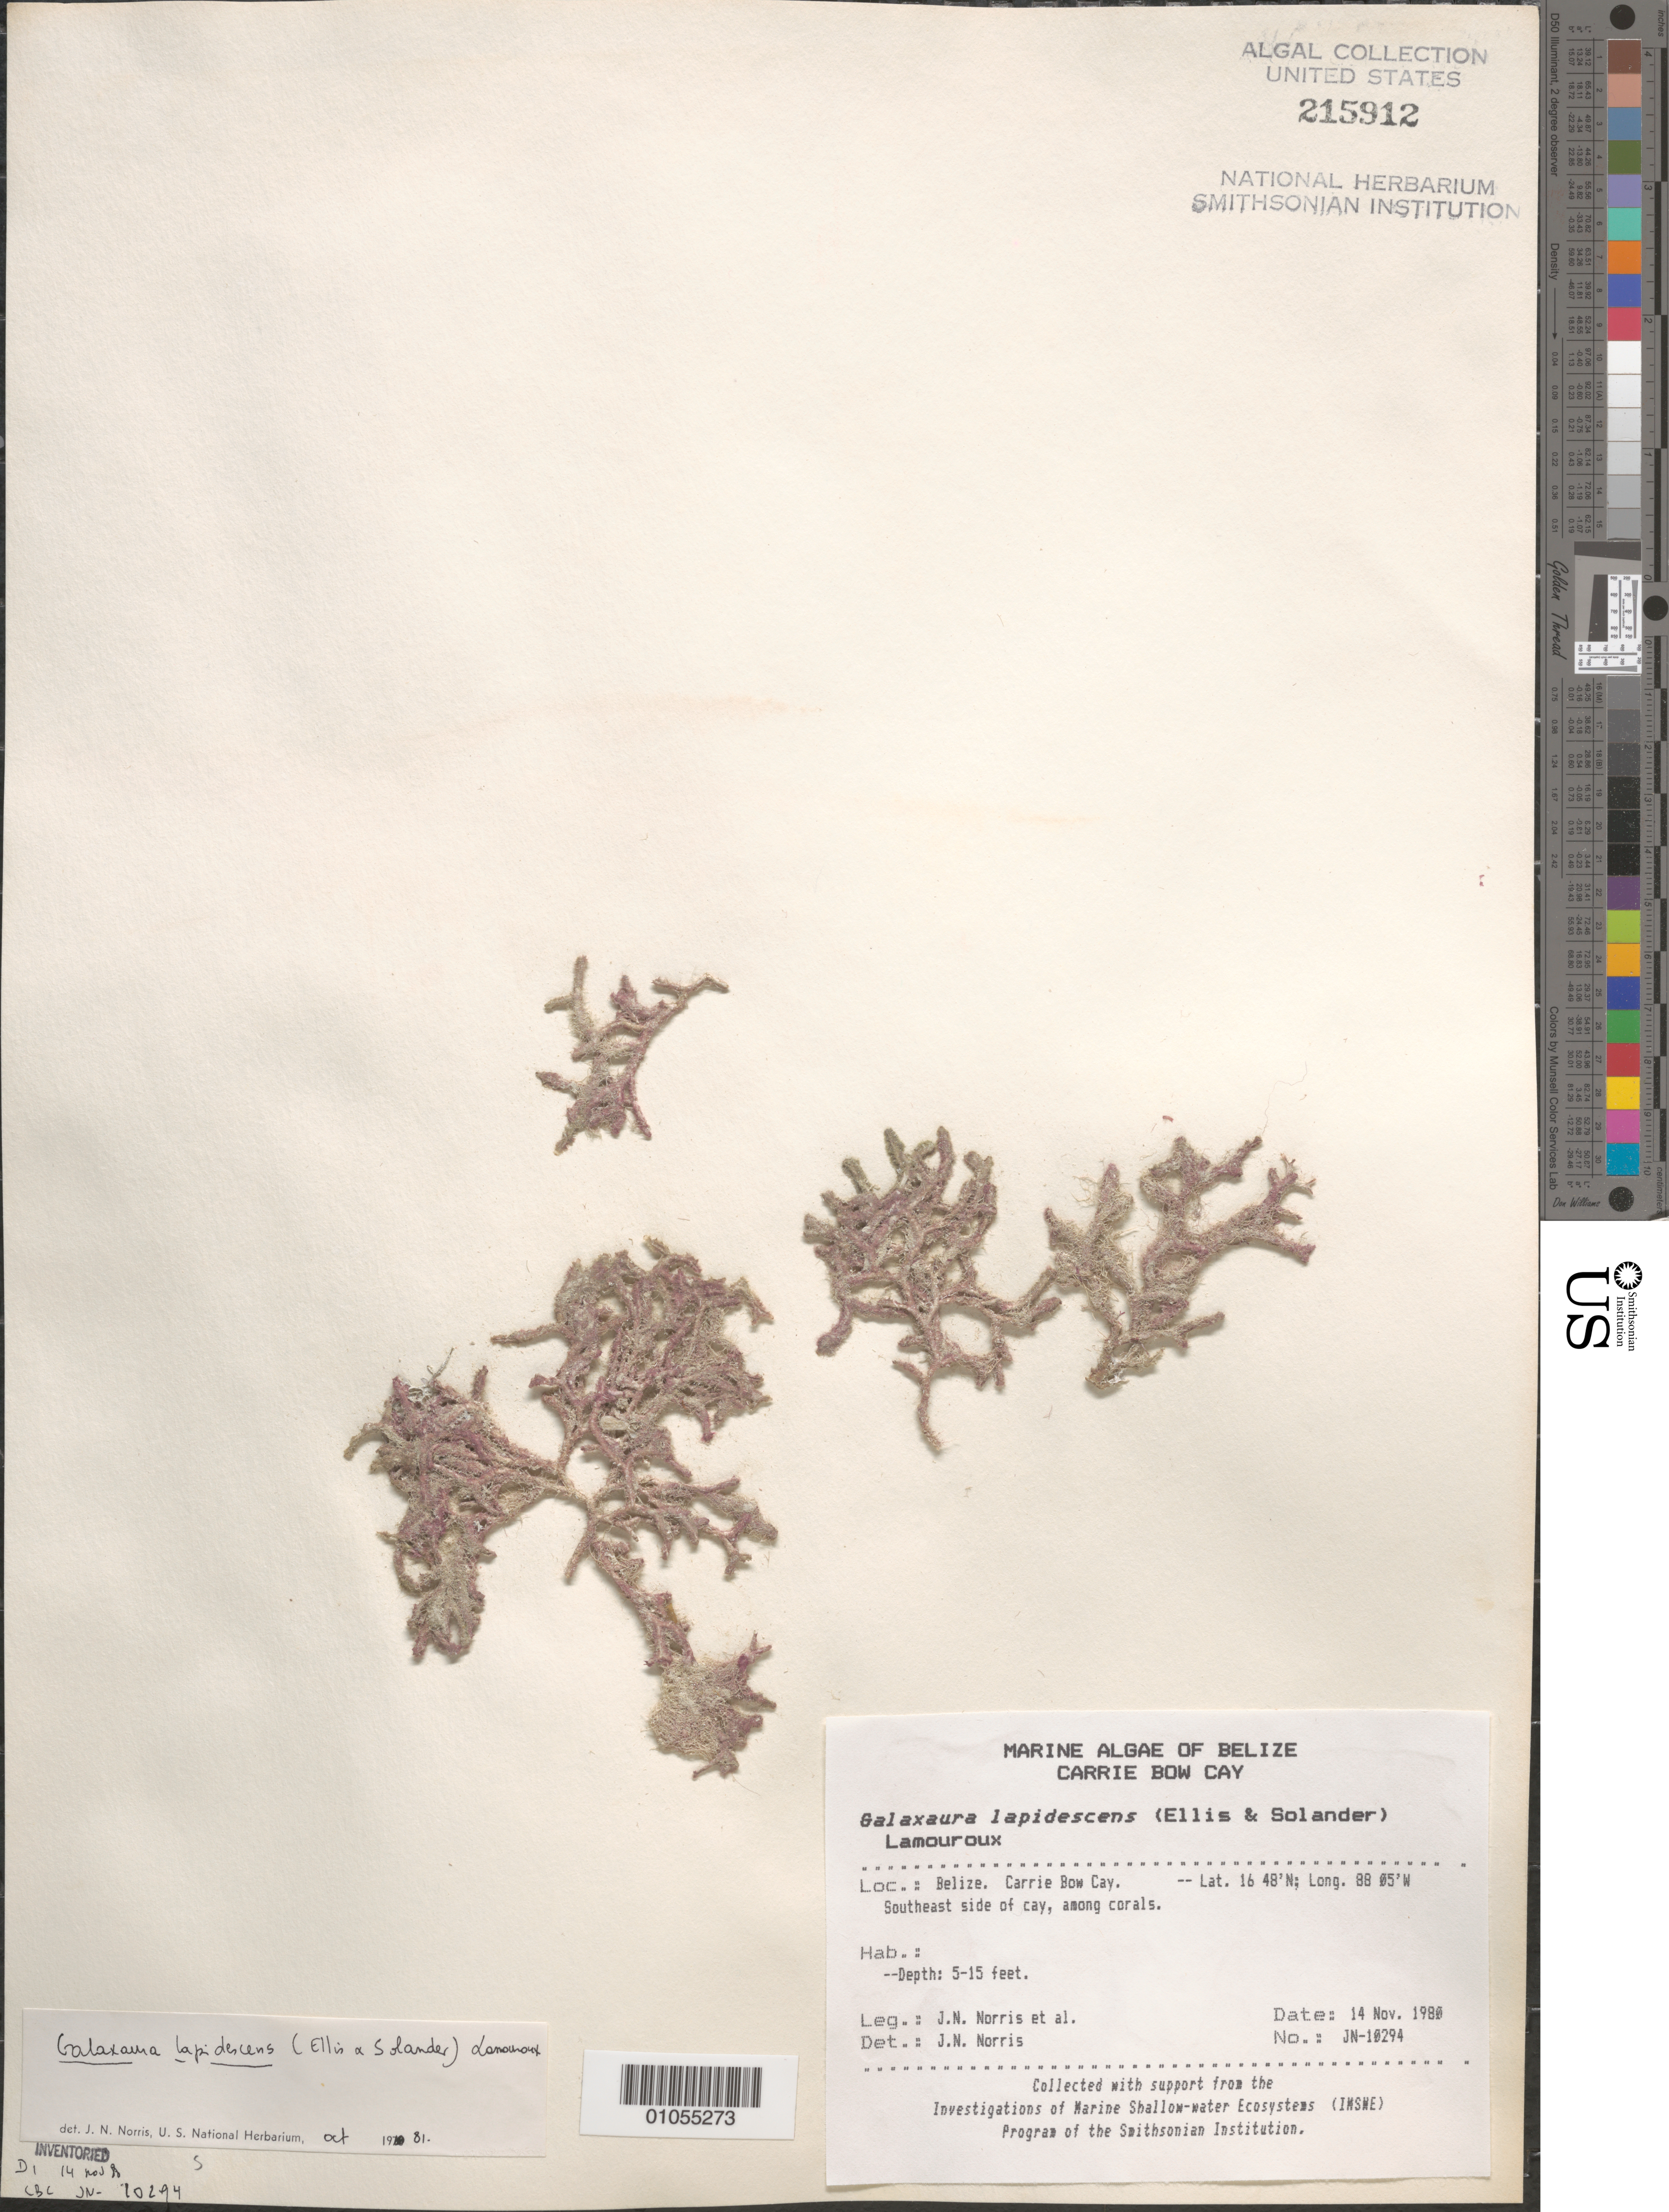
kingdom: Plantae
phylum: Rhodophyta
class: Florideophyceae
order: Nemaliales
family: Galaxauraceae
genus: Galaxaura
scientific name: Galaxaura rugosa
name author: (Ellis & Sol.) J.V.Lamouroux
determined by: Algae name updating Project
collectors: J. N. Norris & et al.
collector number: JN-10294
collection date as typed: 14 Nov 1980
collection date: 1980-11-14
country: Belize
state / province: Stann Creek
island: Carrie Bow Cay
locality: Southeast side of cay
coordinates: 16 48'N, 88 05'W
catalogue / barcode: US 215912